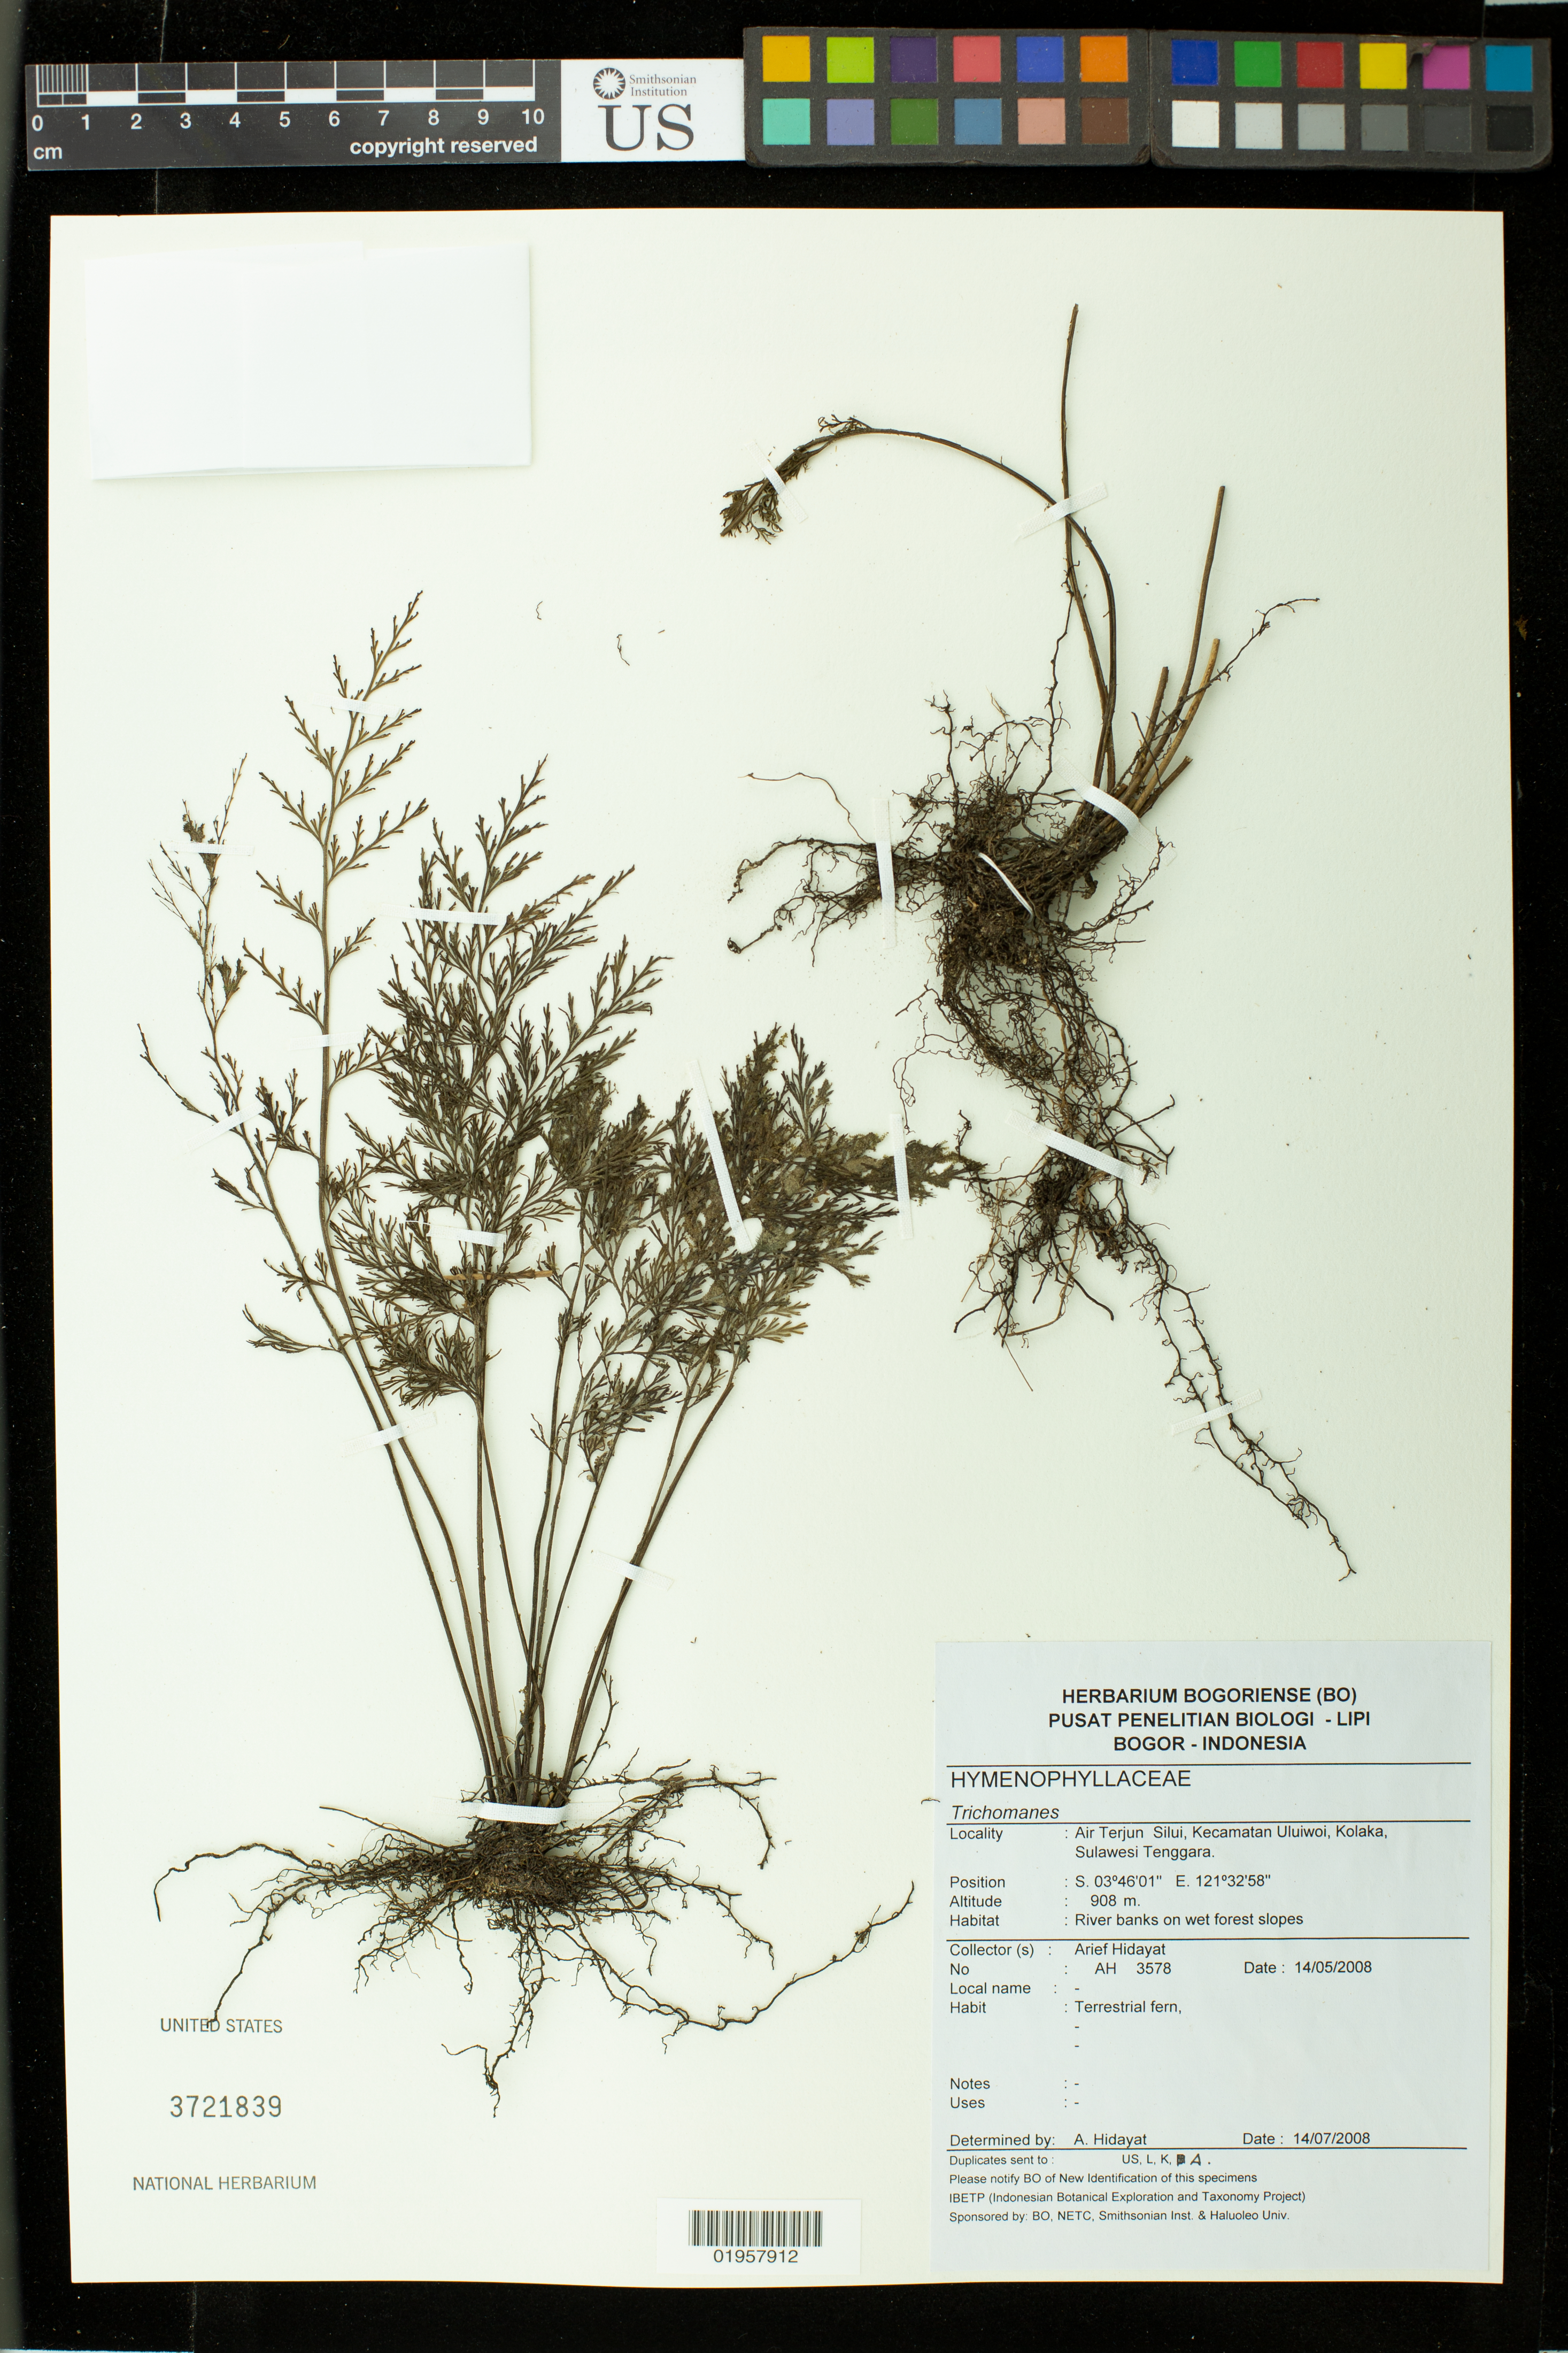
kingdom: Plantae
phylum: Tracheophyta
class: Polypodiopsida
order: Hymenophyllales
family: Hymenophyllaceae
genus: Trichomanes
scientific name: Trichomanes sp.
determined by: Hidayat, Arief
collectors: A. Hidayat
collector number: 3578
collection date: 2008-05-14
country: Indonesia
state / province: Sulawesi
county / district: Sulawesi Tenggara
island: Sulawesi Island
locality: Sulawesi Tenggara [South-East Sulawesi]. Air Terjun Silui, Kecamatan Uluiwoi, Kolaka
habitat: River banks on wet forest slopes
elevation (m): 908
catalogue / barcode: US 3721839